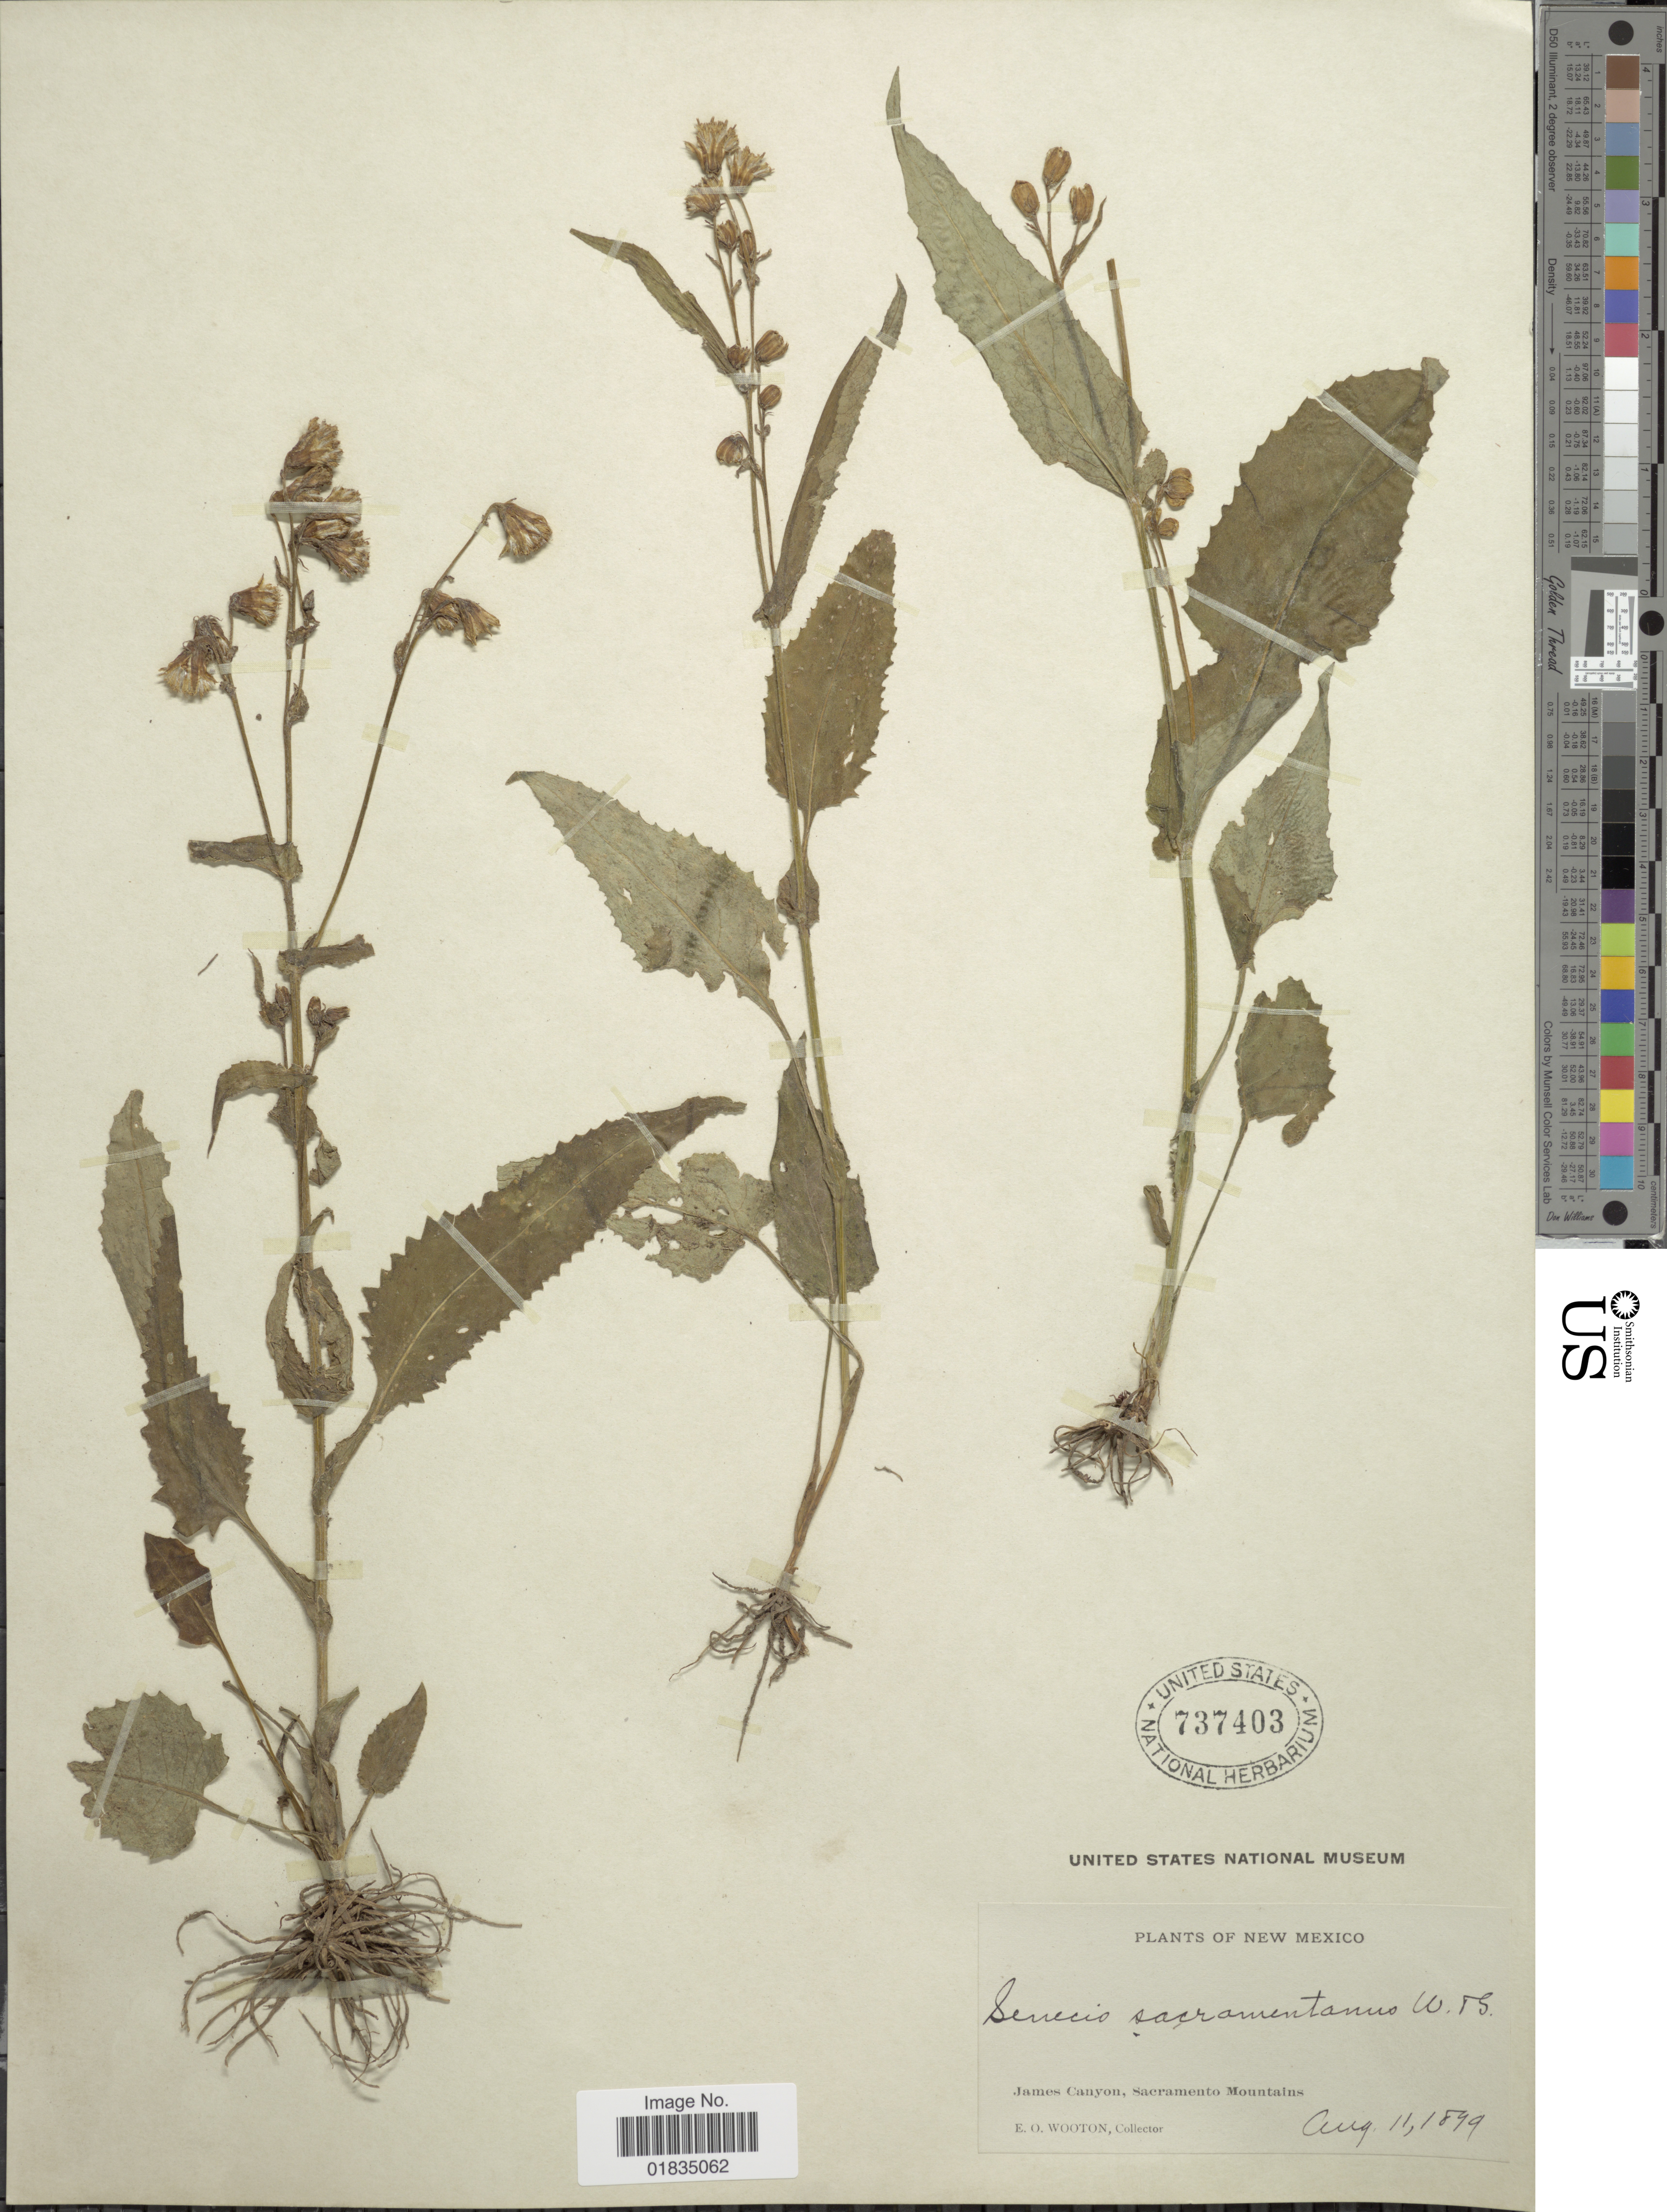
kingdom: Plantae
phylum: Tracheophyta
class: Magnoliopsida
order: Asterales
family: Asteraceae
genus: Senecio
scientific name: Senecio sacramentanus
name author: Wooton & Standl.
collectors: E. O. Wooton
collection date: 1899-08-11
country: United States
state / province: New Mexico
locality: James Canyon, Sacramento Mountains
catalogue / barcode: US 737403